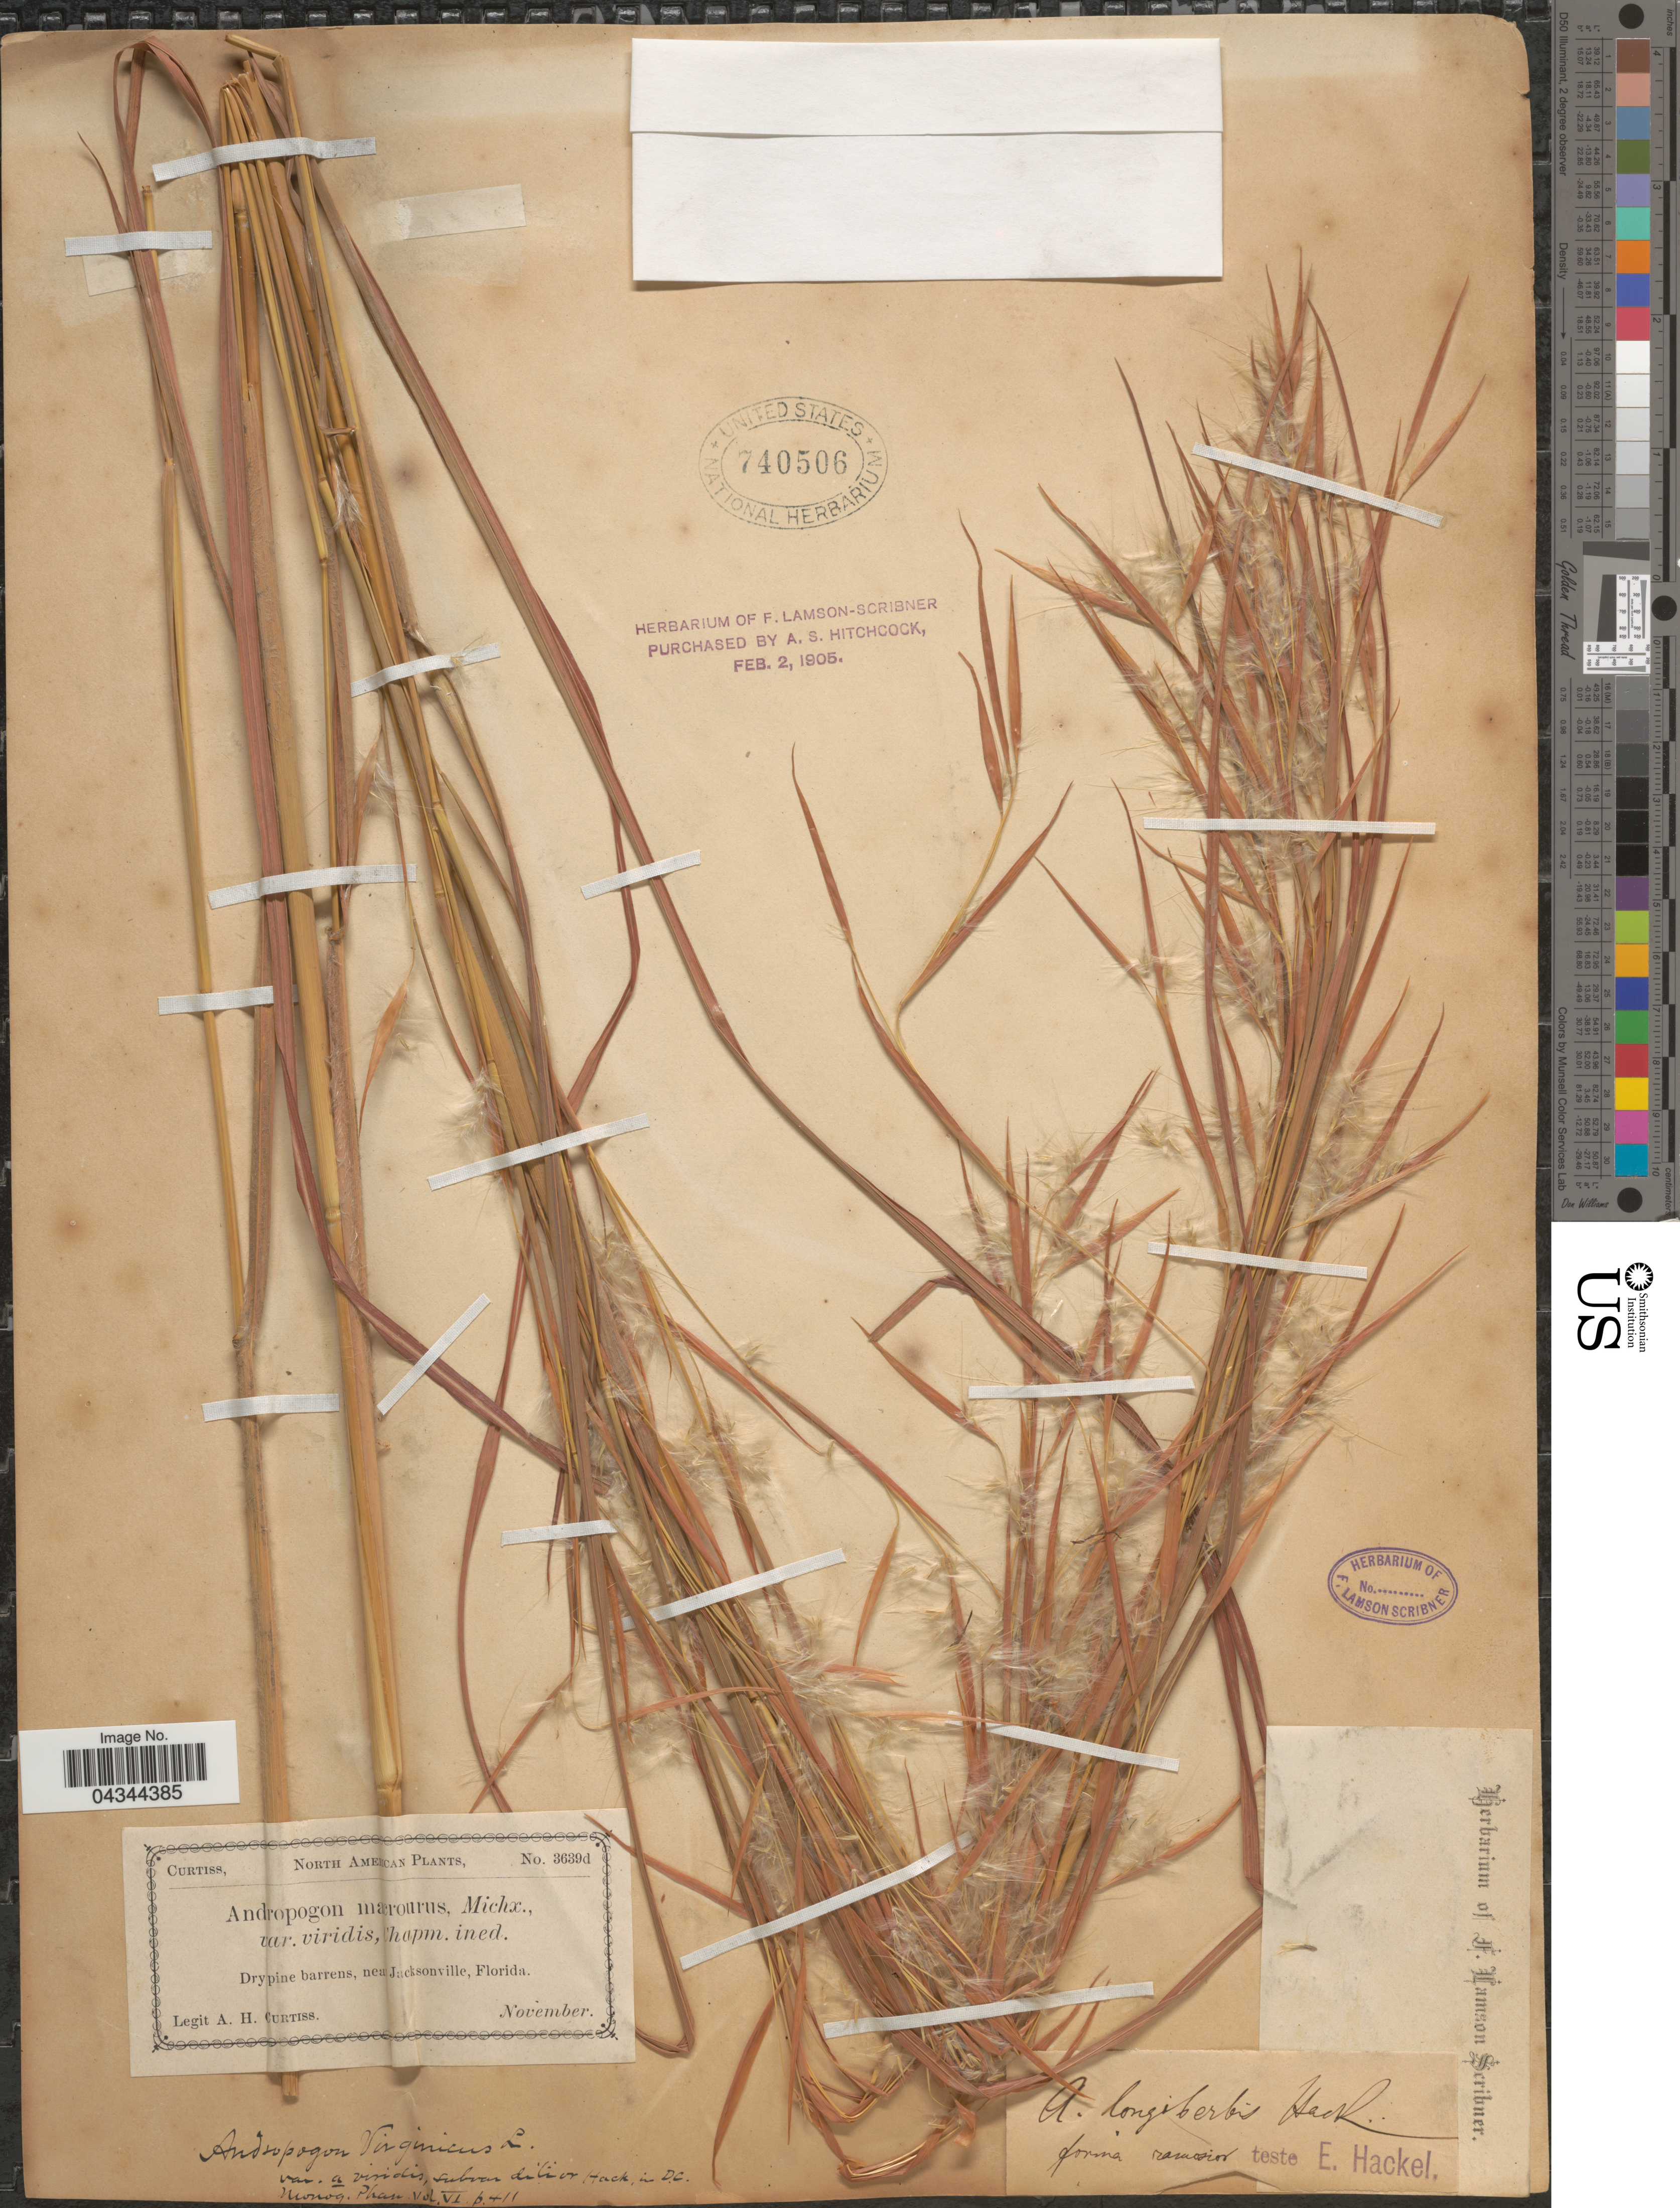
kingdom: Plantae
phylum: Tracheophyta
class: Liliopsida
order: Poales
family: Poaceae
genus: Andropogon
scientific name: Andropogon virginicus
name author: L.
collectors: A. Curtis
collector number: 3639d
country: United States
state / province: Florida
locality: Dry pine barrens, near Jacksonville.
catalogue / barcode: US 740506